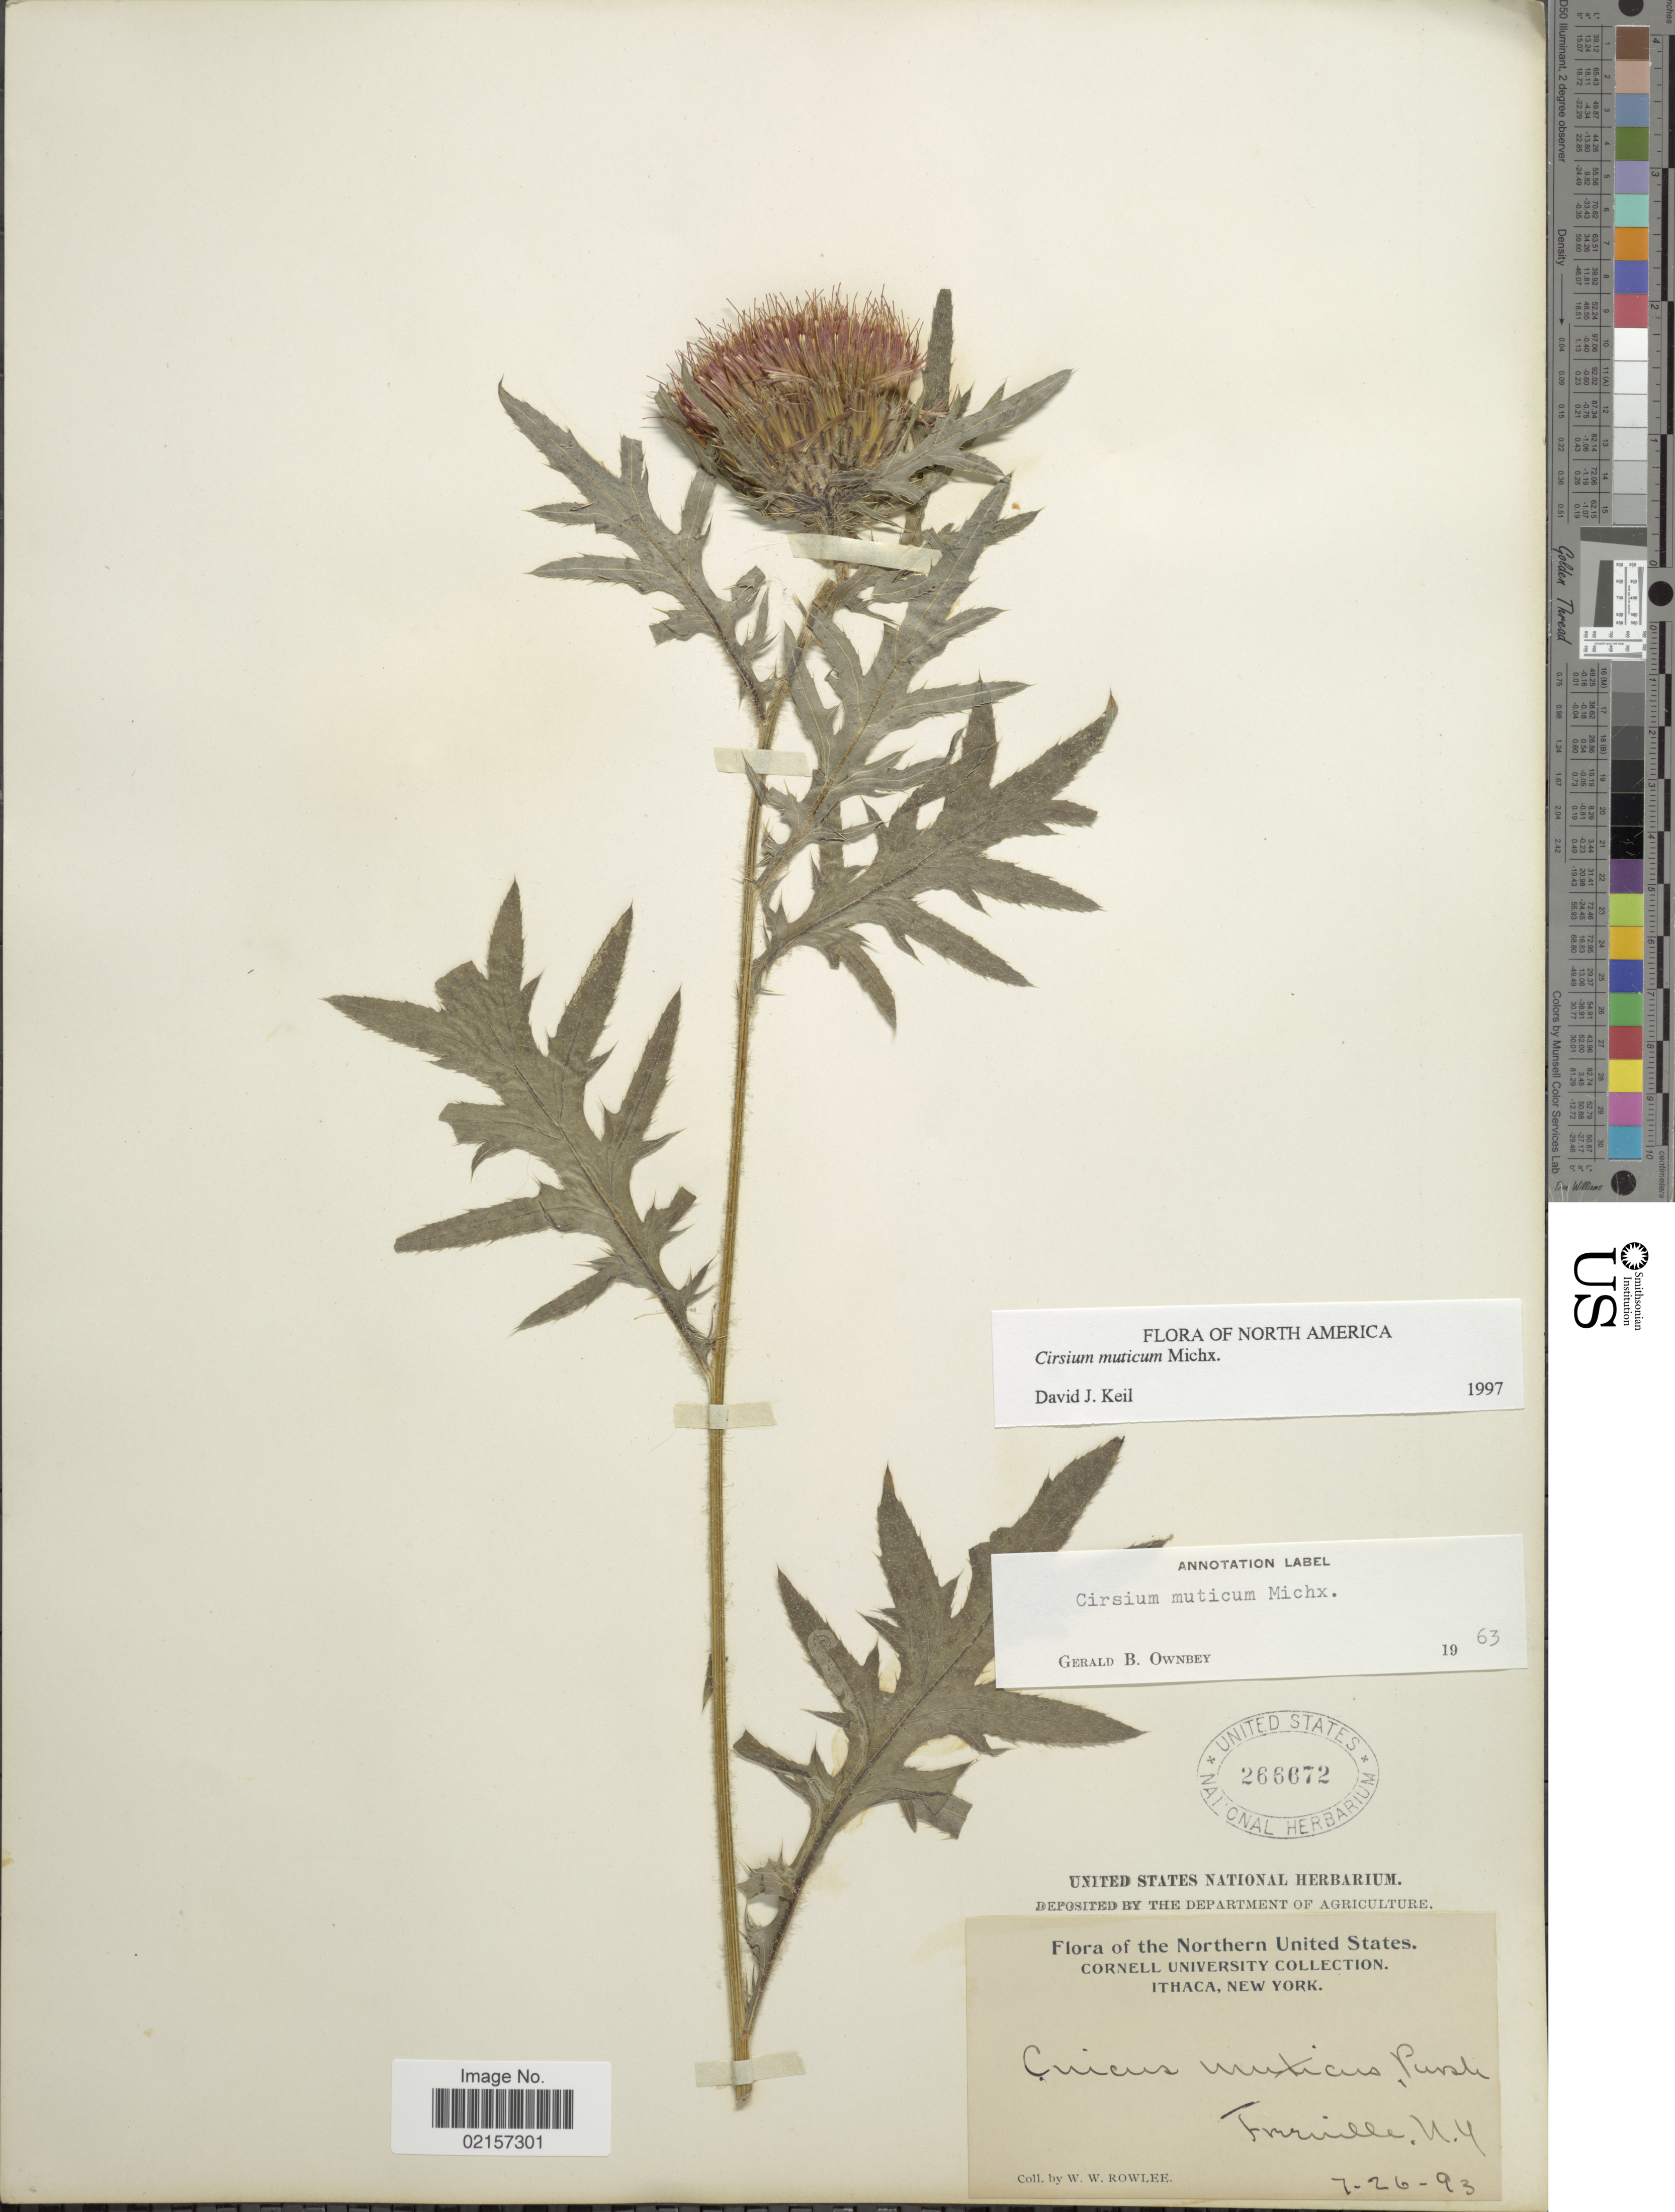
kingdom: Plantae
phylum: Tracheophyta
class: Magnoliopsida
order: Asterales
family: Asteraceae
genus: Cirsium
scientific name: Cirsium muticum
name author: Michx.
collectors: W. W. Rowlee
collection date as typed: Transcribed d/m/y: 26/7/93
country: United States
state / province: New York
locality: Northern United States, Ithaca, Fernville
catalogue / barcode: US 266672